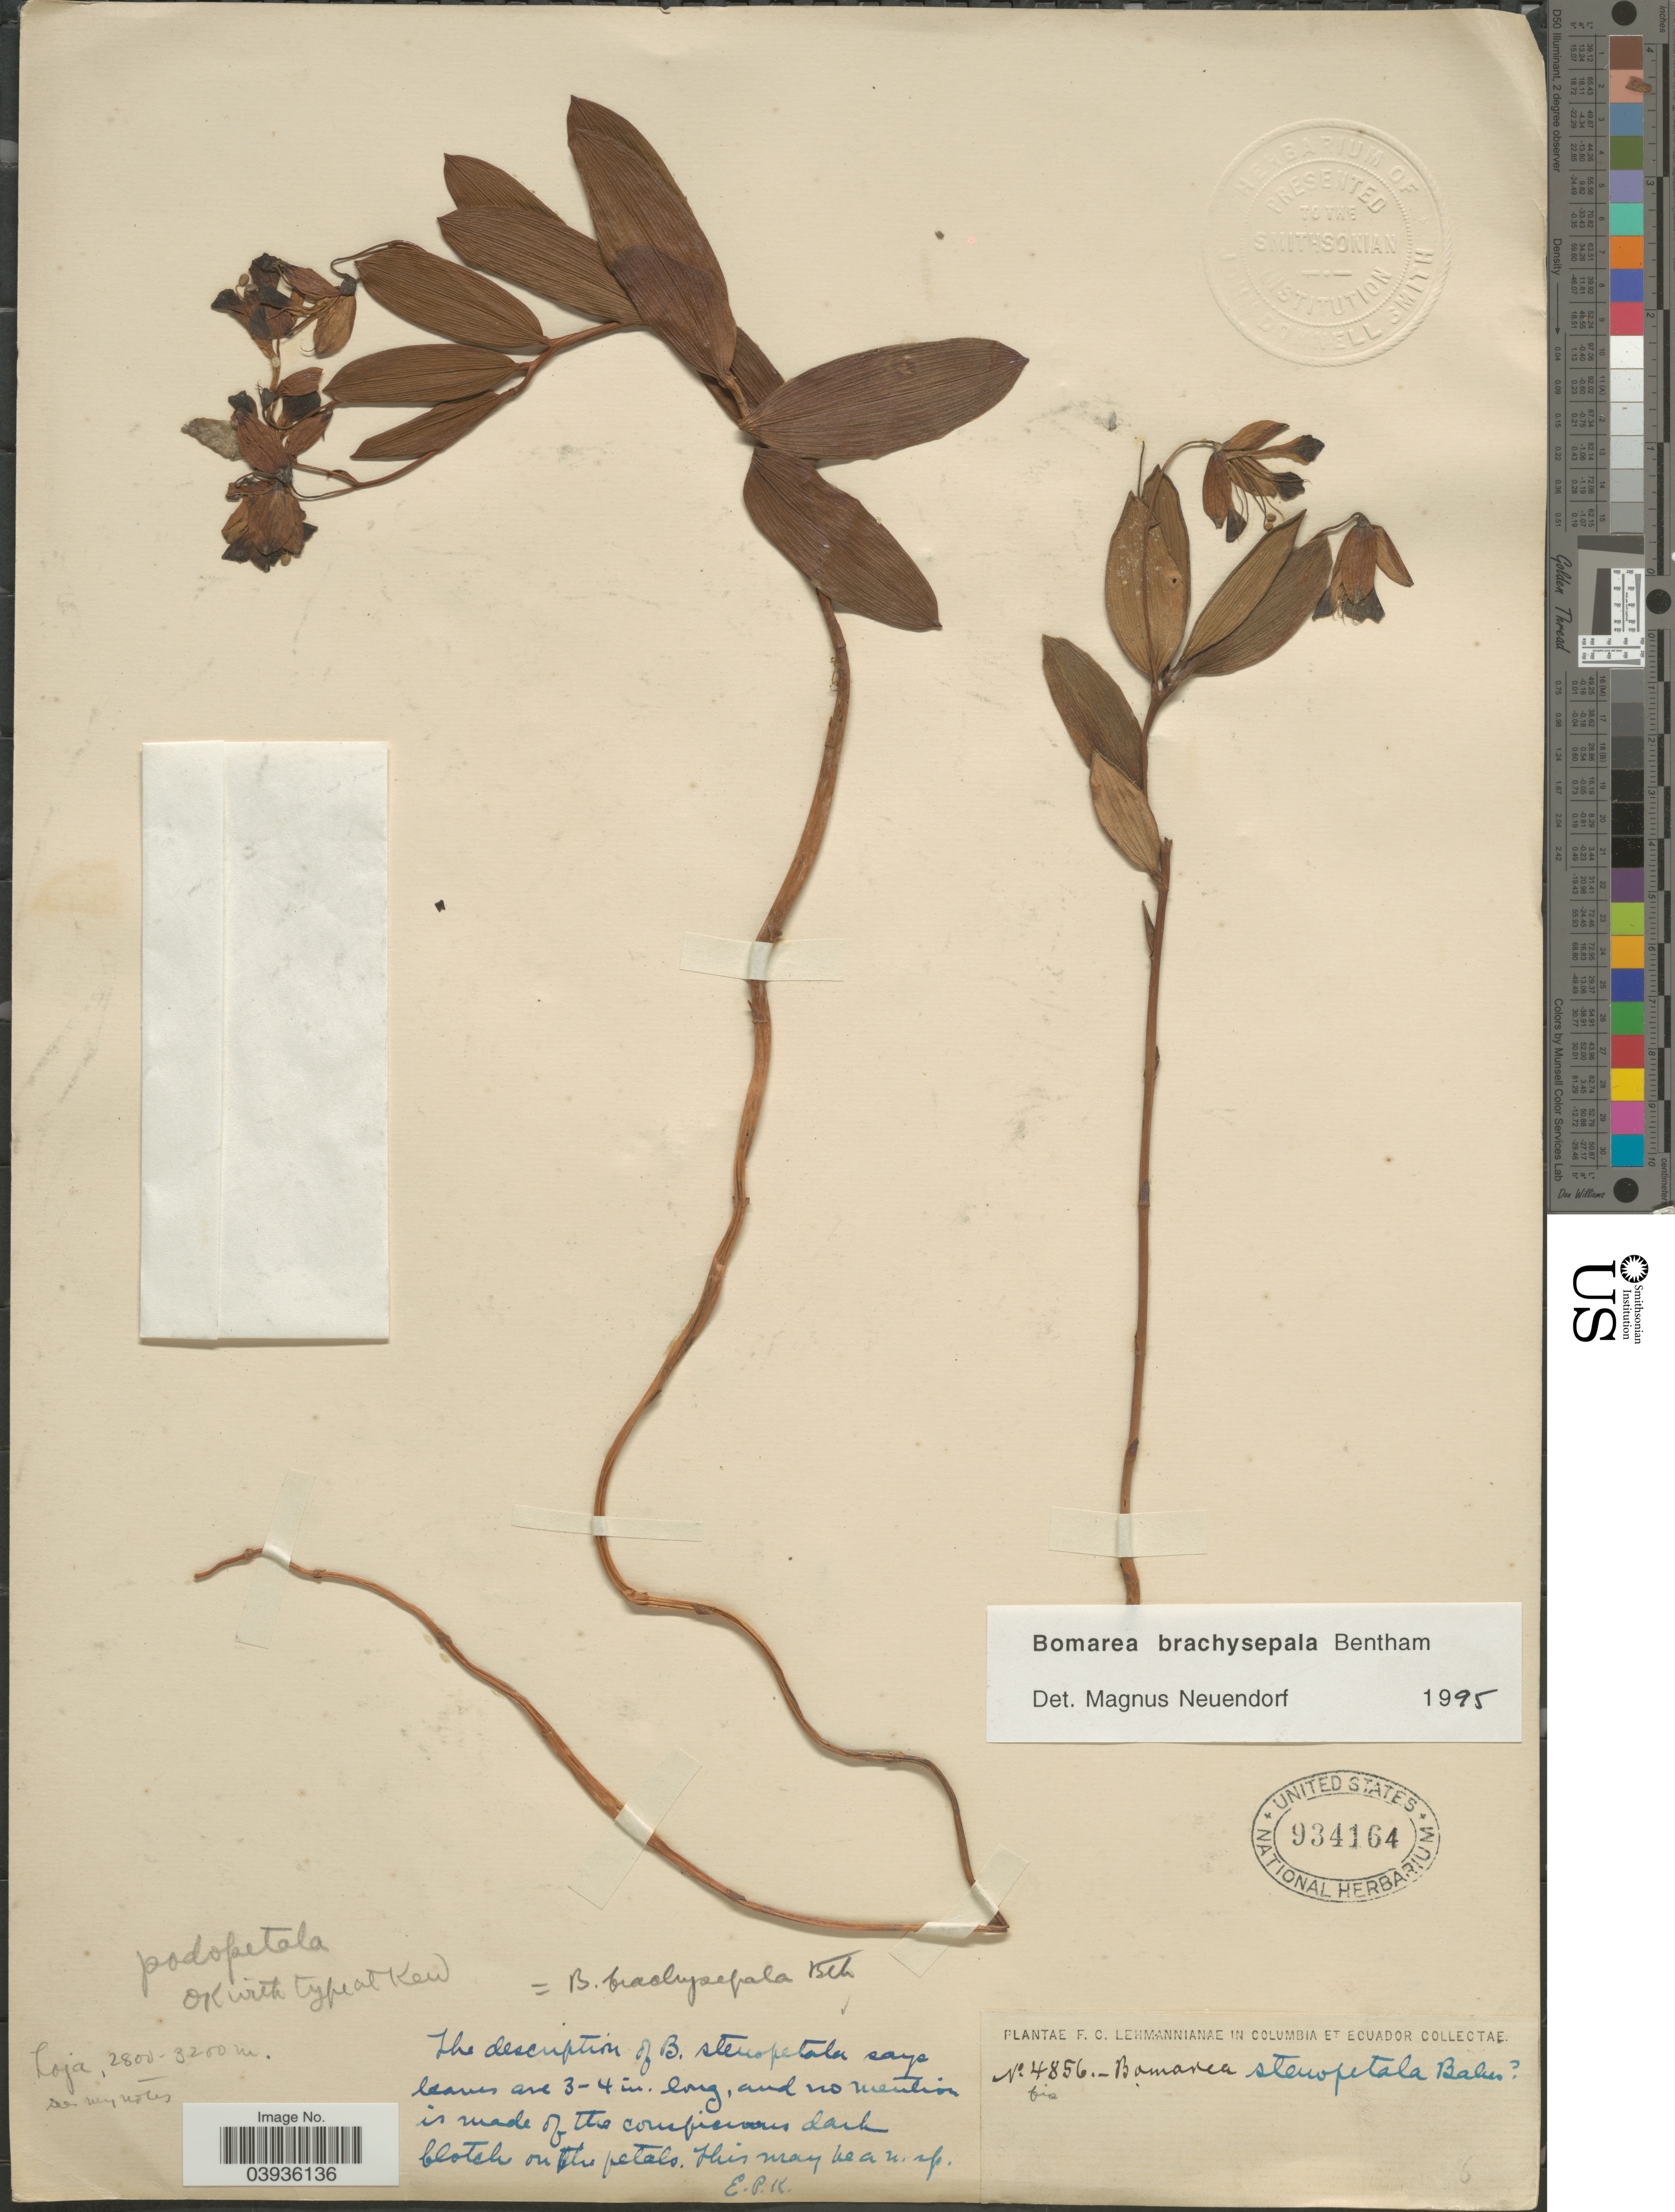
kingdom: Plantae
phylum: Tracheophyta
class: Liliopsida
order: Liliales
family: Alstroemeriaceae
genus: Bomarea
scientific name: Bomarea brachysepala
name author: Benth.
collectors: F. C. Lehmann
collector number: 4856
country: Ecuador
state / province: Loja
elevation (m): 2800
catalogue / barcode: US 934164